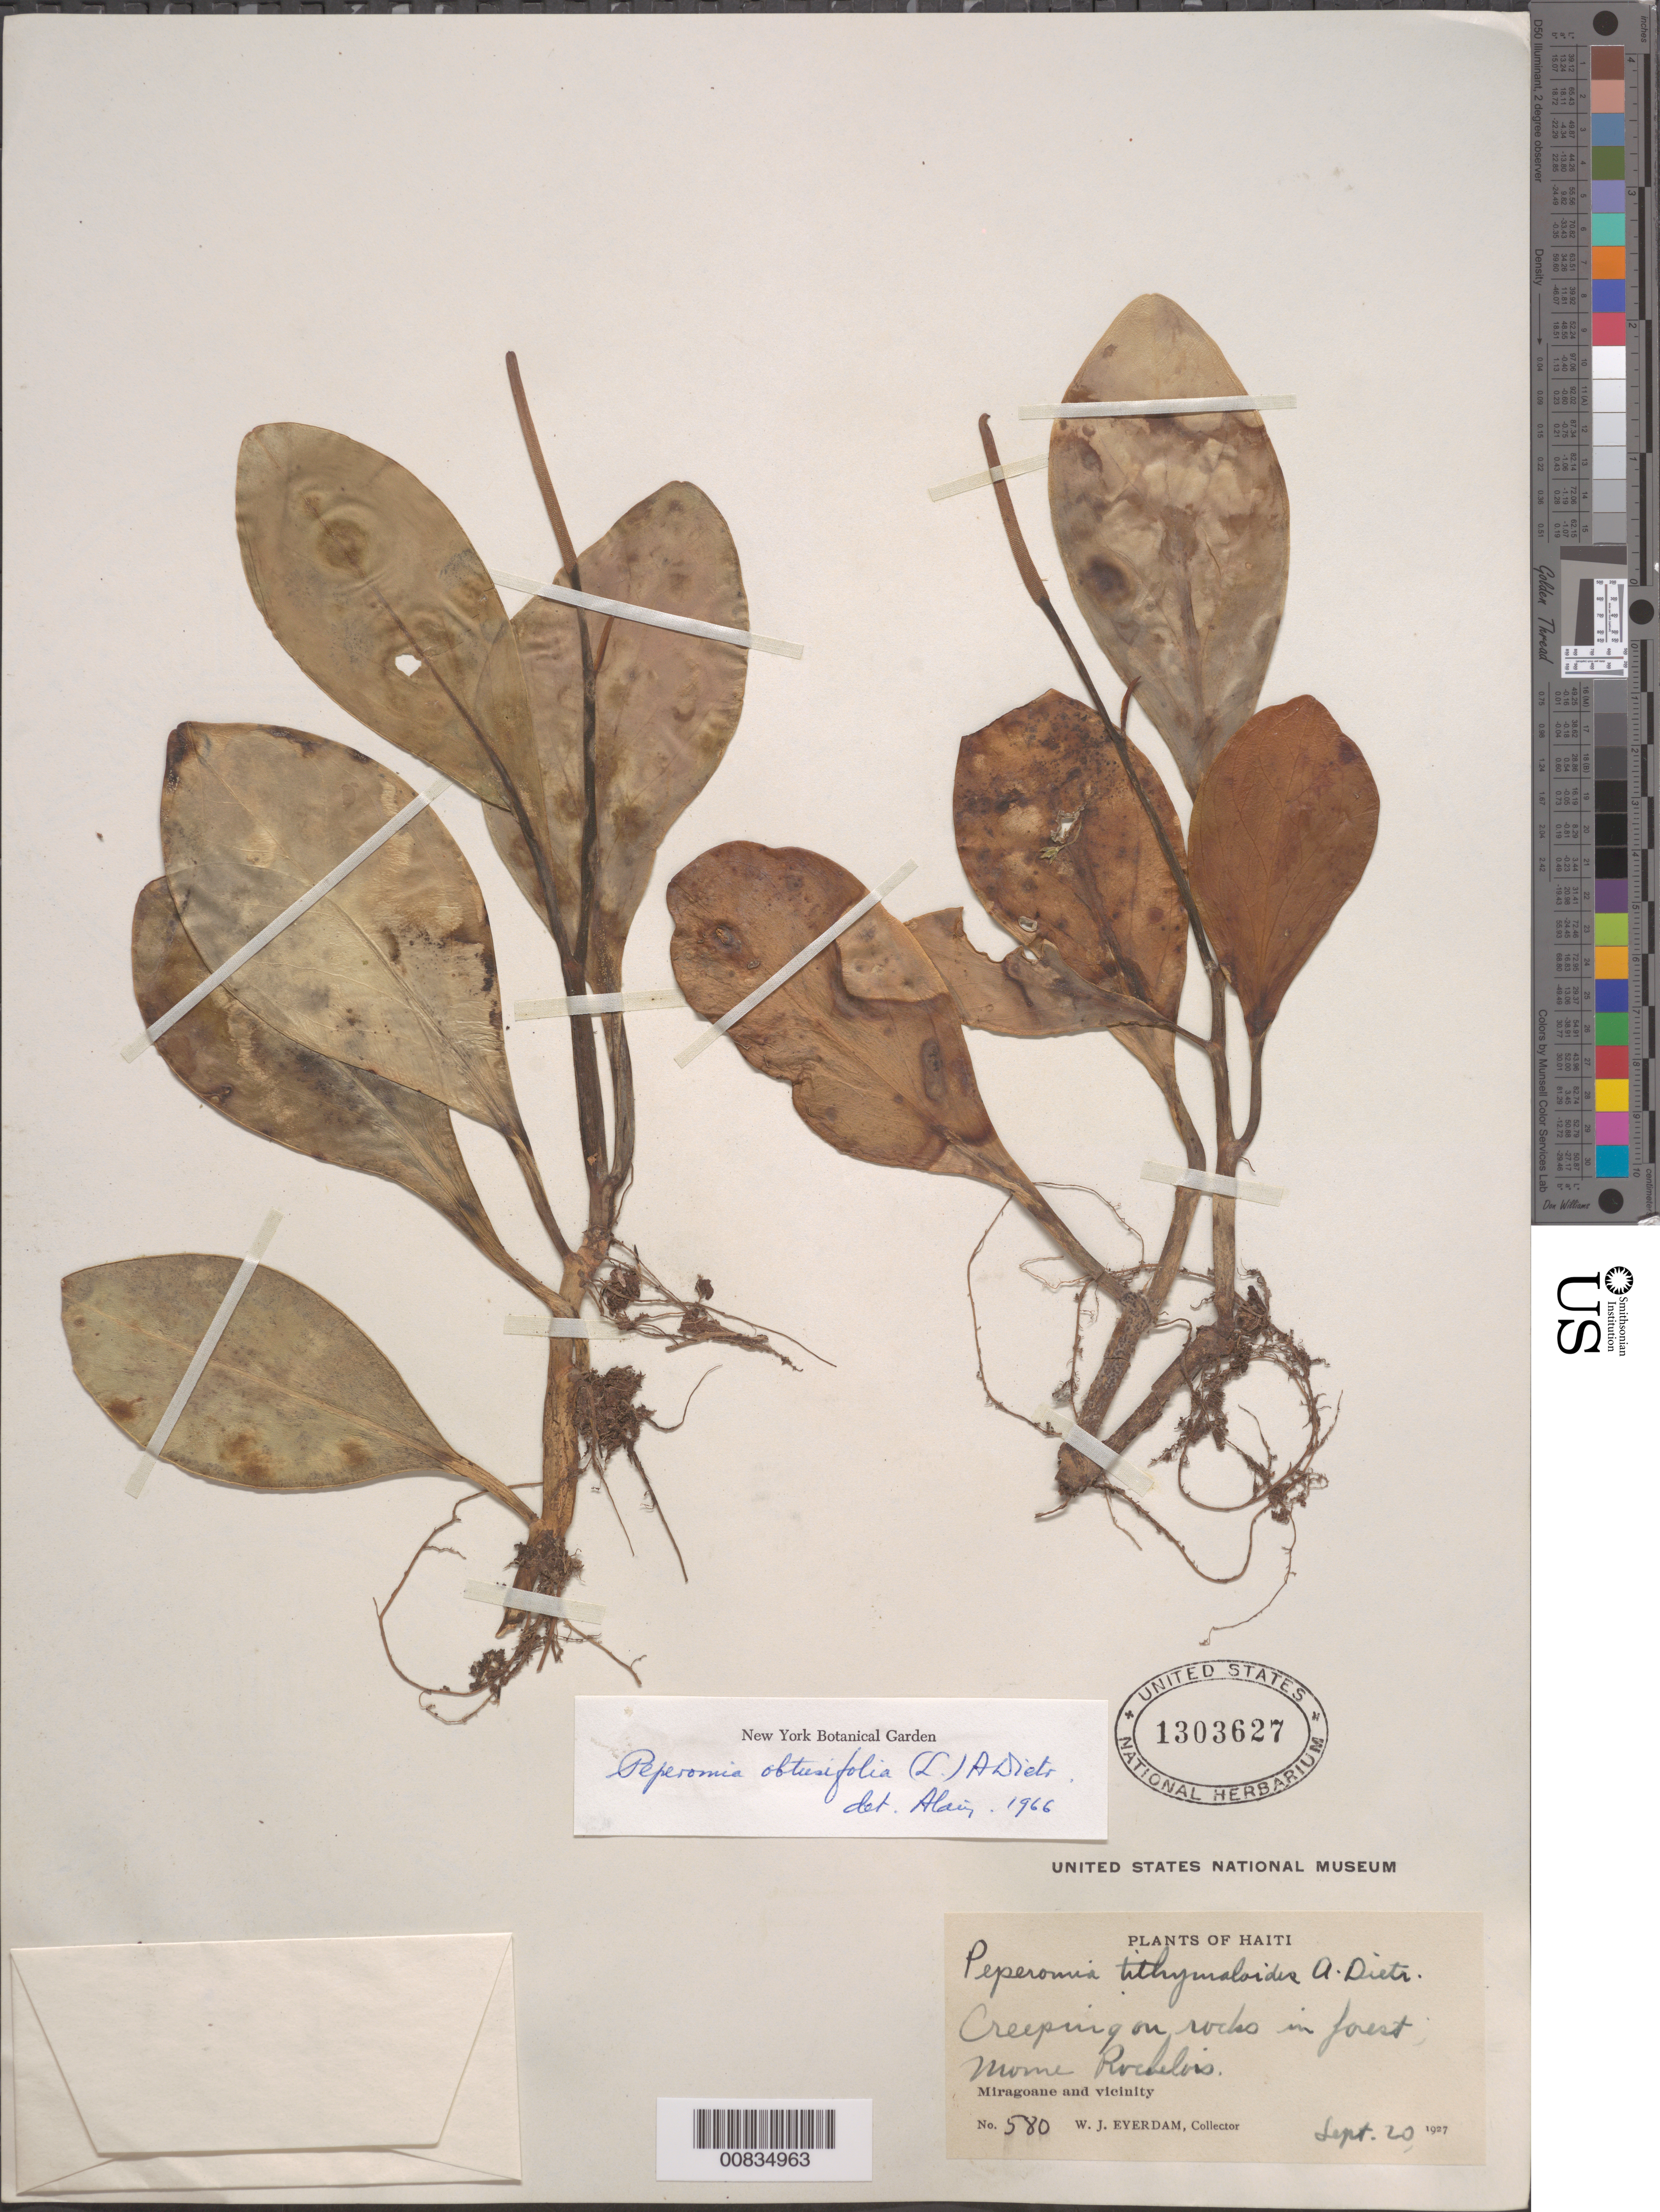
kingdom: Plantae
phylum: Tracheophyta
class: Magnoliopsida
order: Piperales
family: Piperaceae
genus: Peperomia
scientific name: Peperomia obtusifolia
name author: (L.) A. Dietr.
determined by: Liogier, Alain H.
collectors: W. J. Eyerdam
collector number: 580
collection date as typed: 20 Sep 1927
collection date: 1927-09-20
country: Haiti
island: Hispaniola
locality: Miragoane and vicinity. Morne Rochelois.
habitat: On rocks in forest.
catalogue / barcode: US 1303627